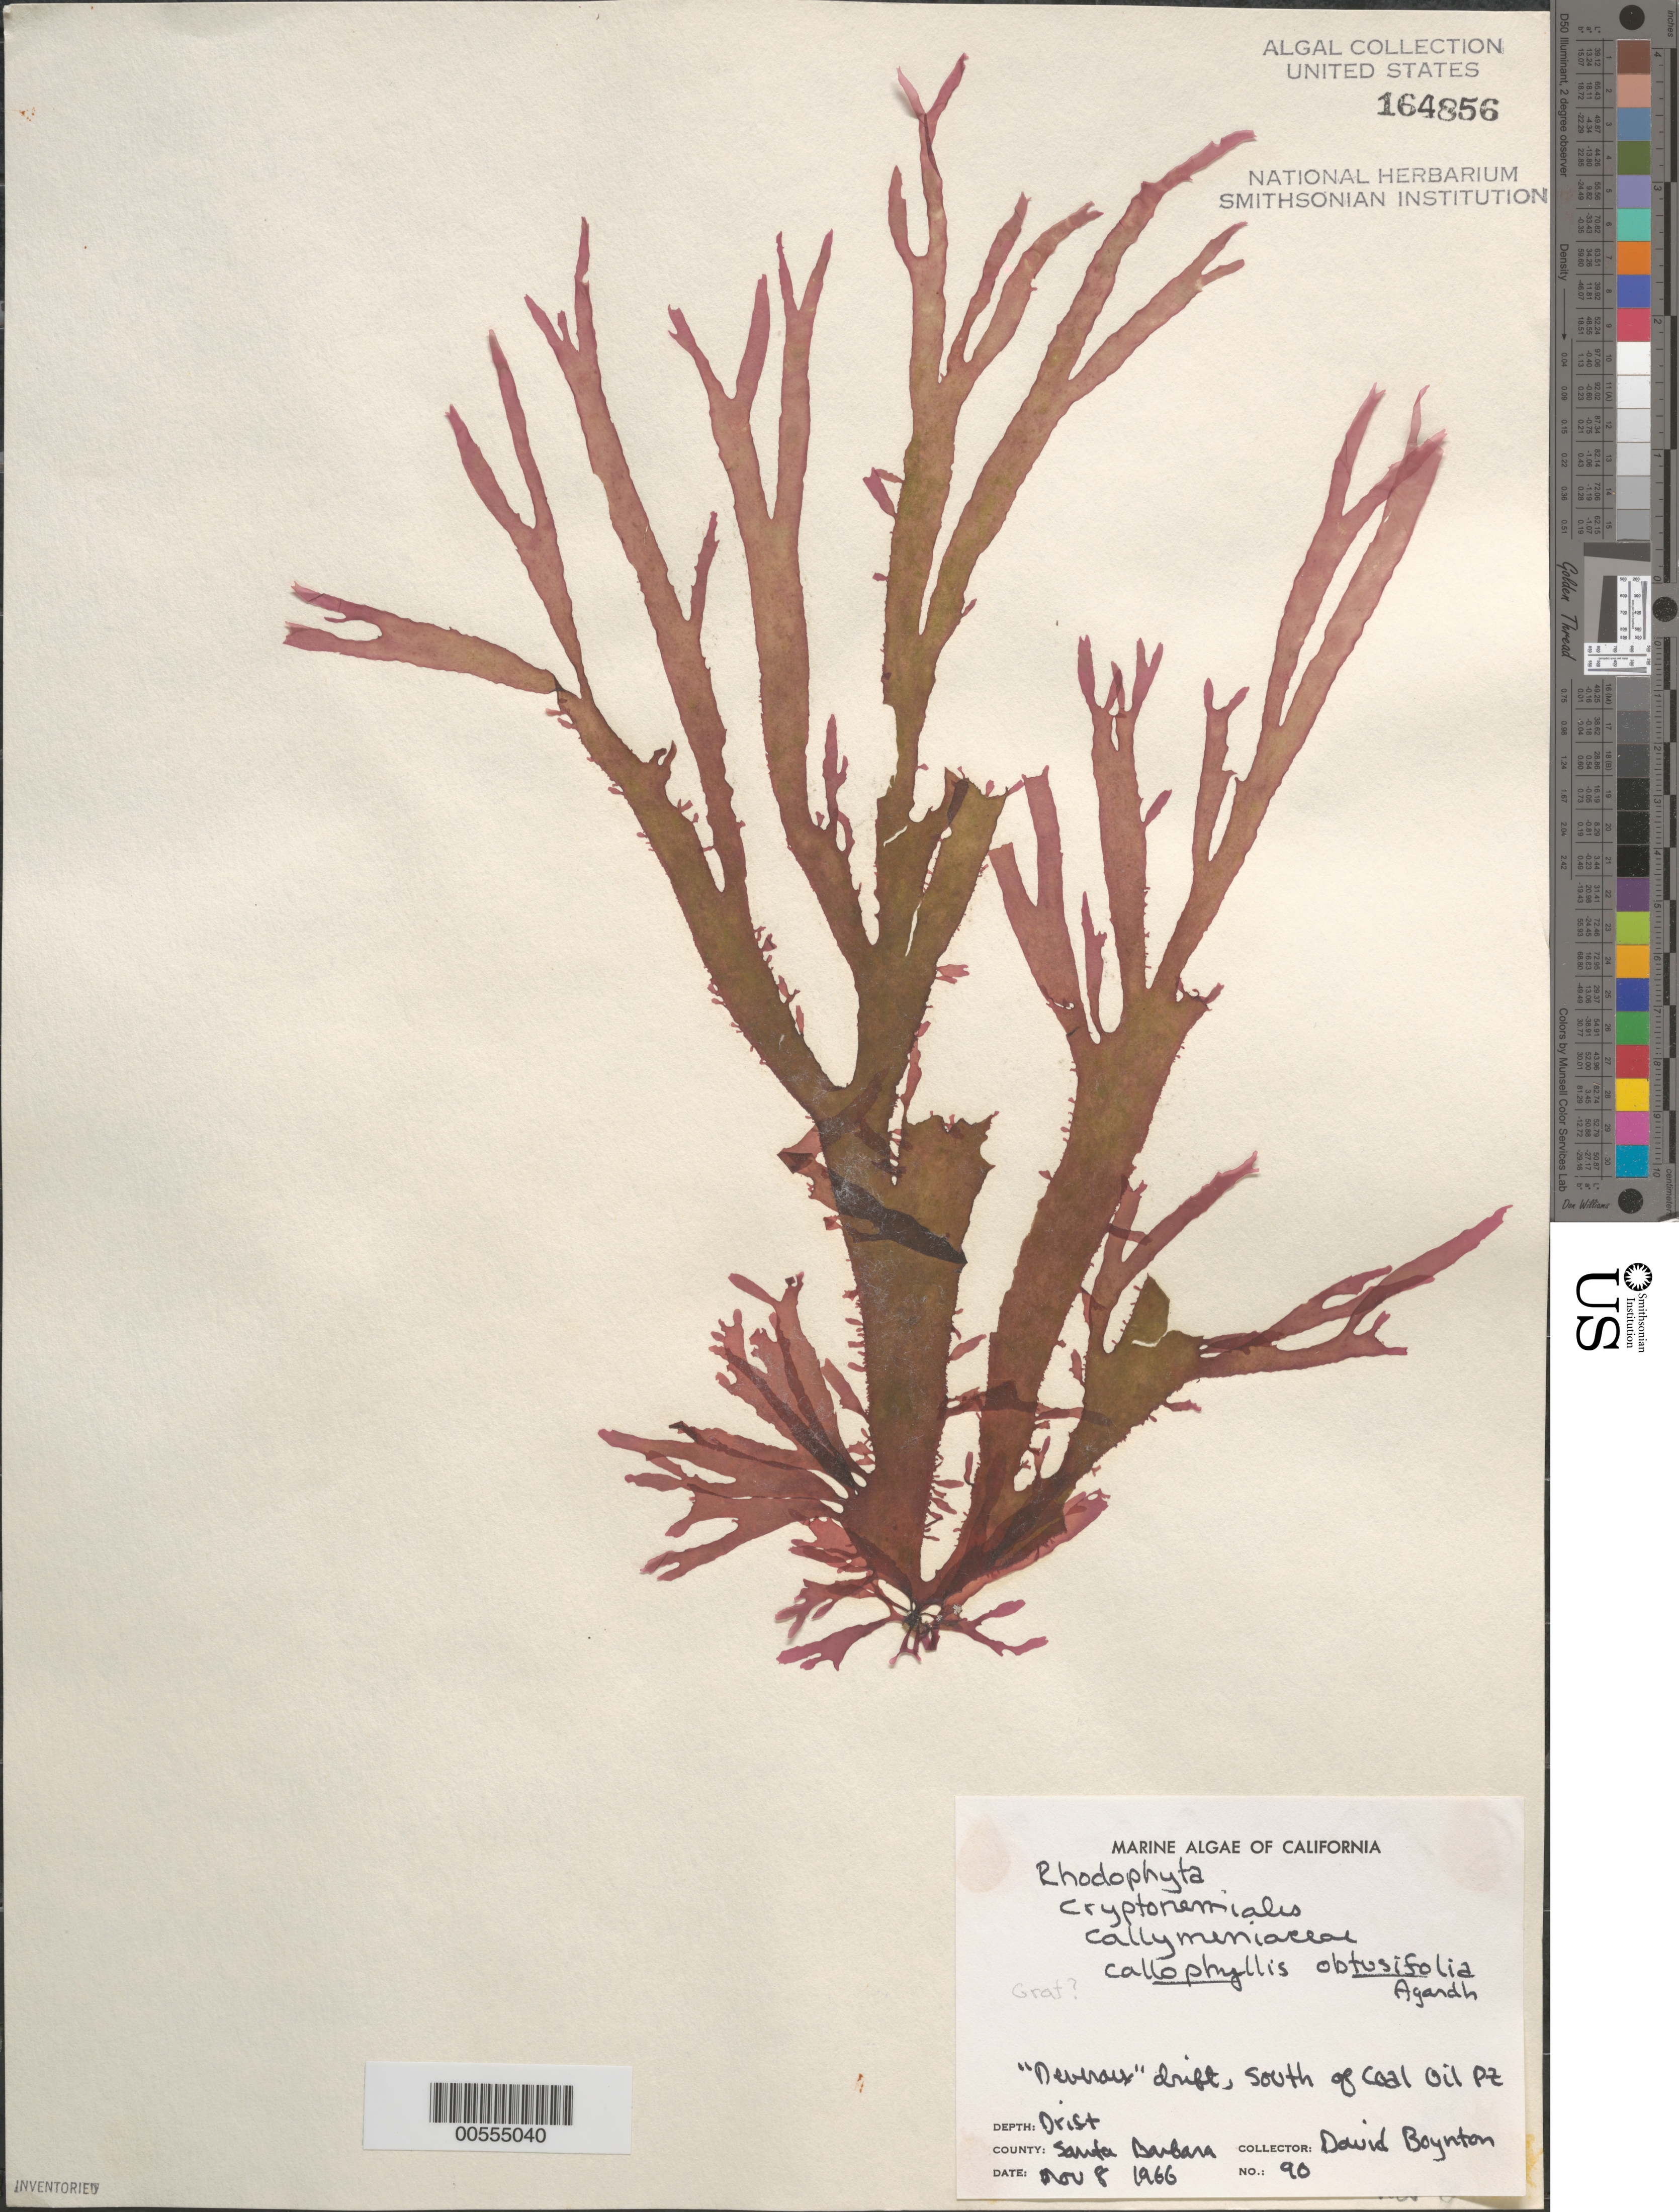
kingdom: Plantae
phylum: Rhodophyta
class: Florideophyceae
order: Gigartinales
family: Kallymeniaceae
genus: Callophyllis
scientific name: Callophyllis obtusifolia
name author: J. Agardh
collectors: D. Boynton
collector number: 90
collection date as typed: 08 Nov 1966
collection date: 1966-11-08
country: United States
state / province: California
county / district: Santa Barbara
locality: Deveraux Beach, south of Coal Oil Point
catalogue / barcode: US 164856